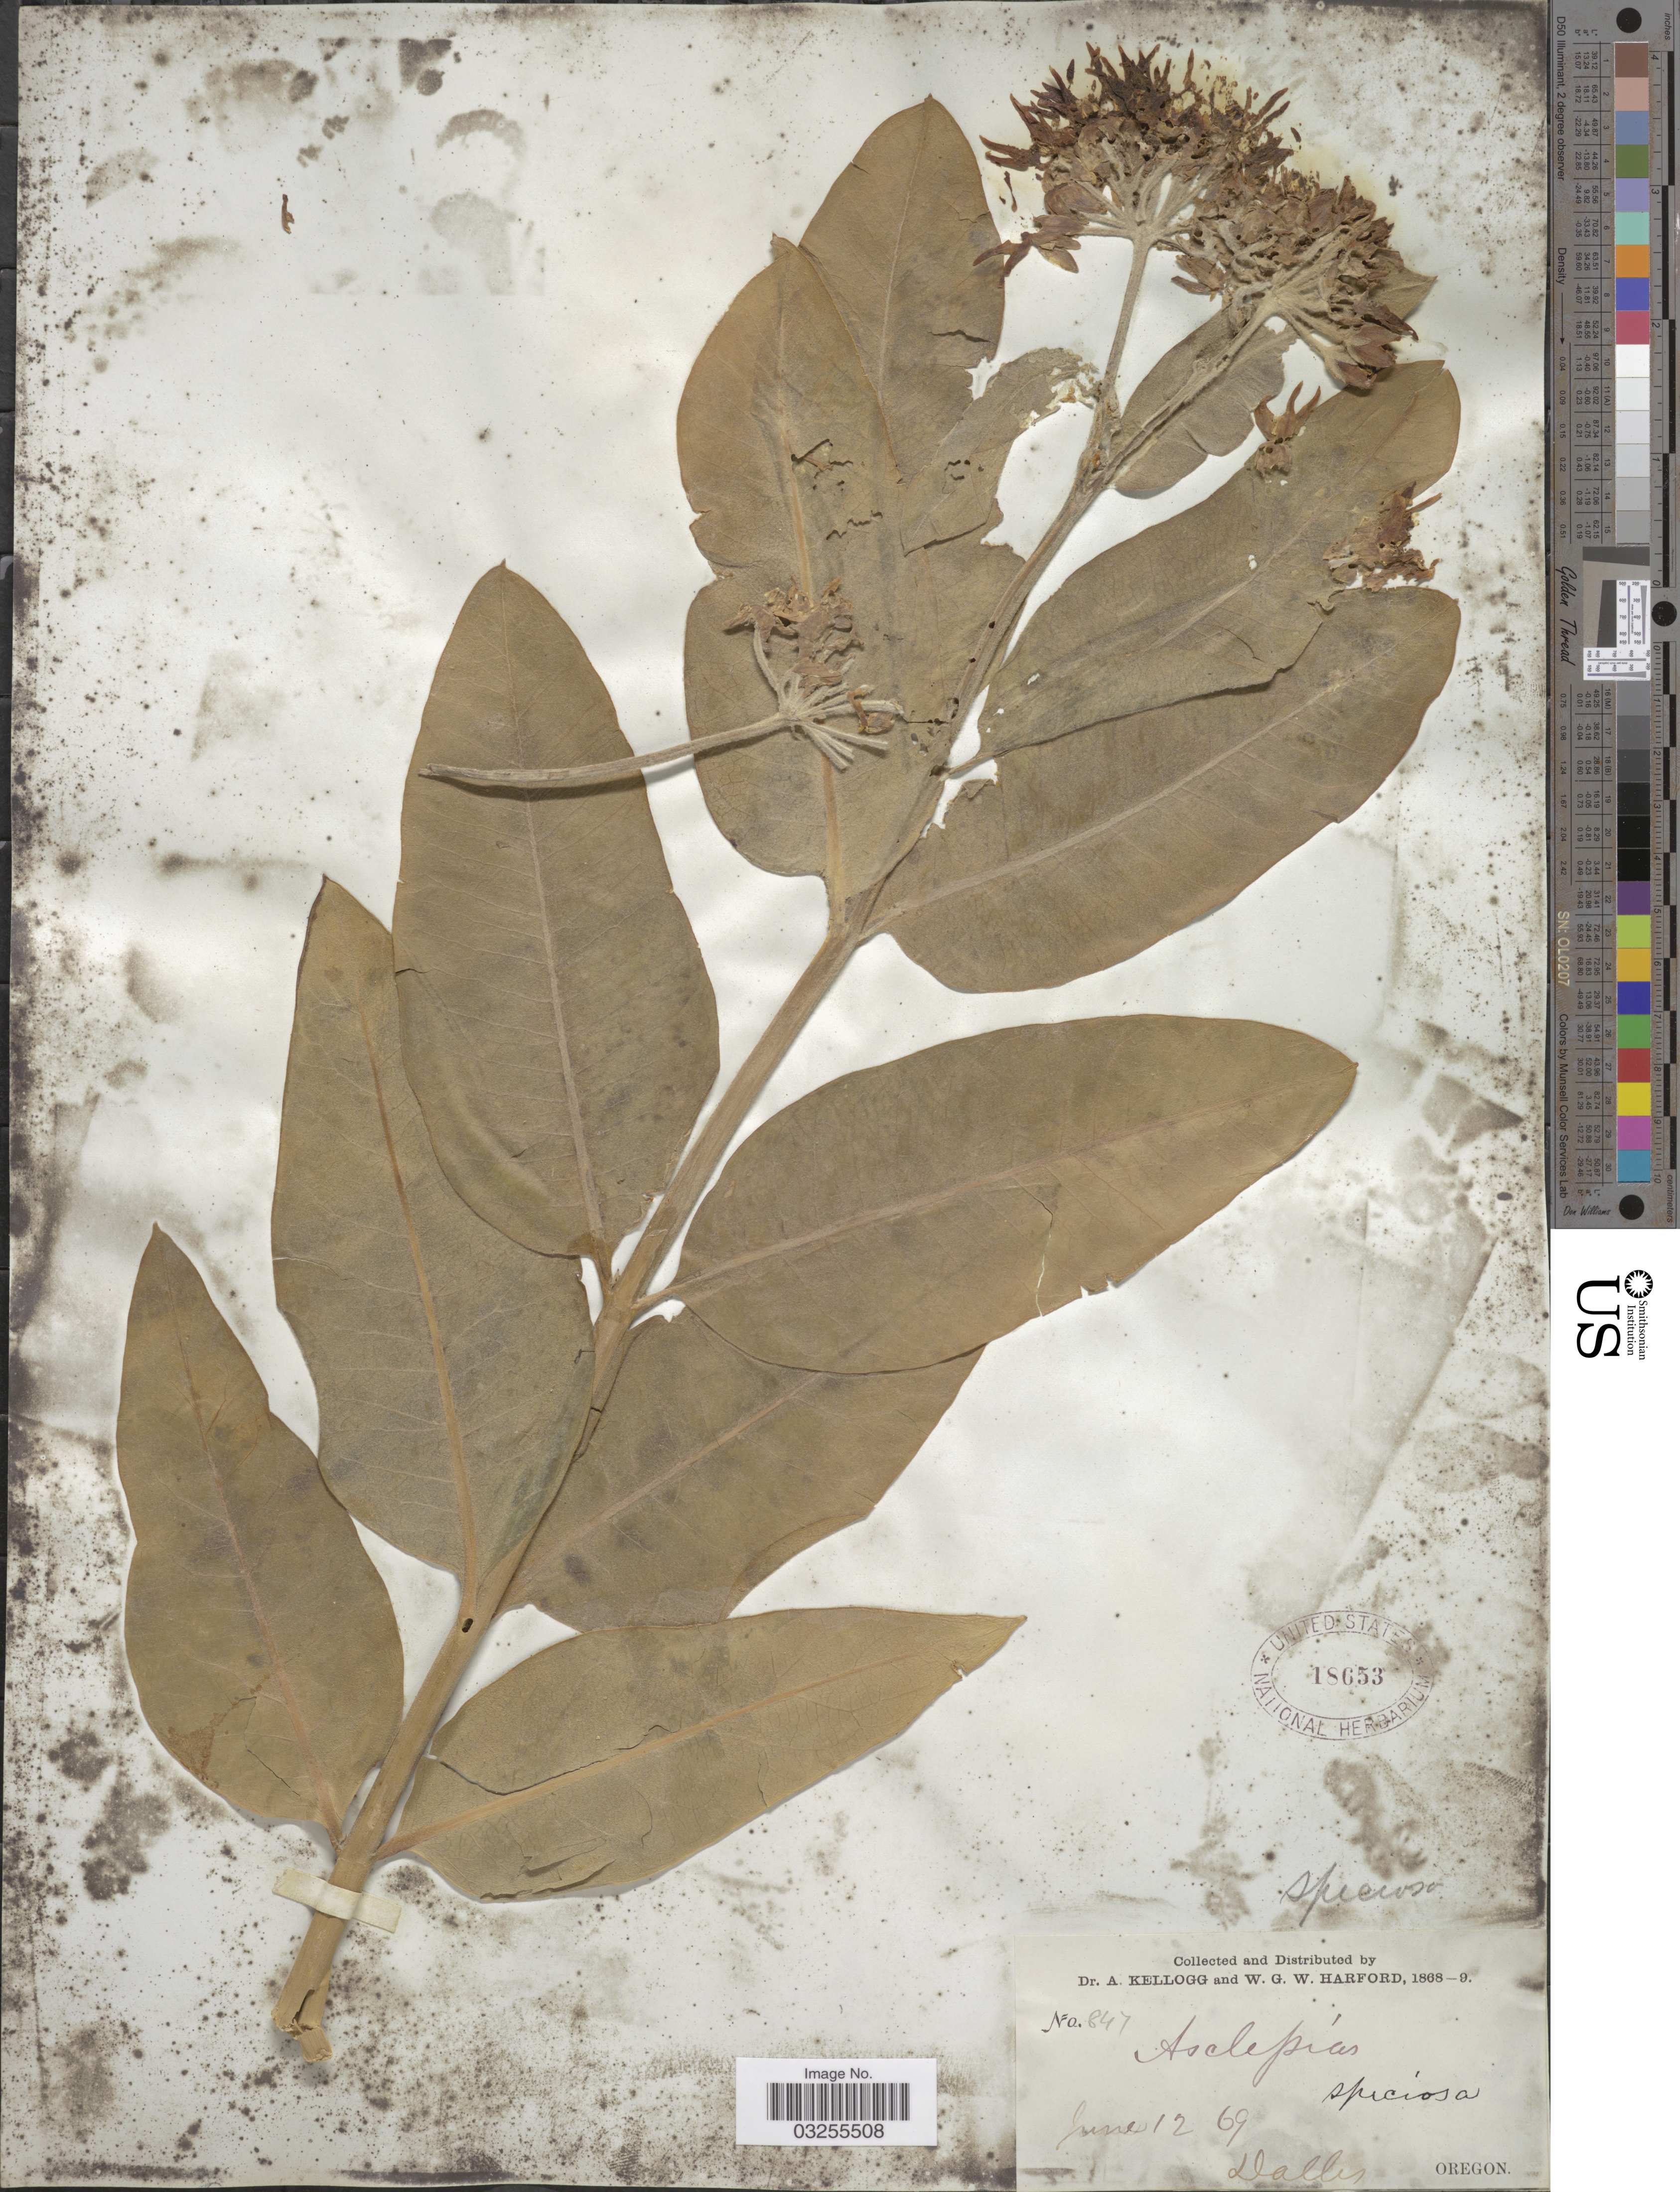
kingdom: Plantae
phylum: Tracheophyta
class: Magnoliopsida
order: Gentianales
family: Apocynaceae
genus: Asclepias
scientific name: Asclepias speciosa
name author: Torr.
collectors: A. Kellogg & W. G. W. Harford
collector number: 847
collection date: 1869-06-12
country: United States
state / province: Oregon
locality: Dalles.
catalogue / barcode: US 18653